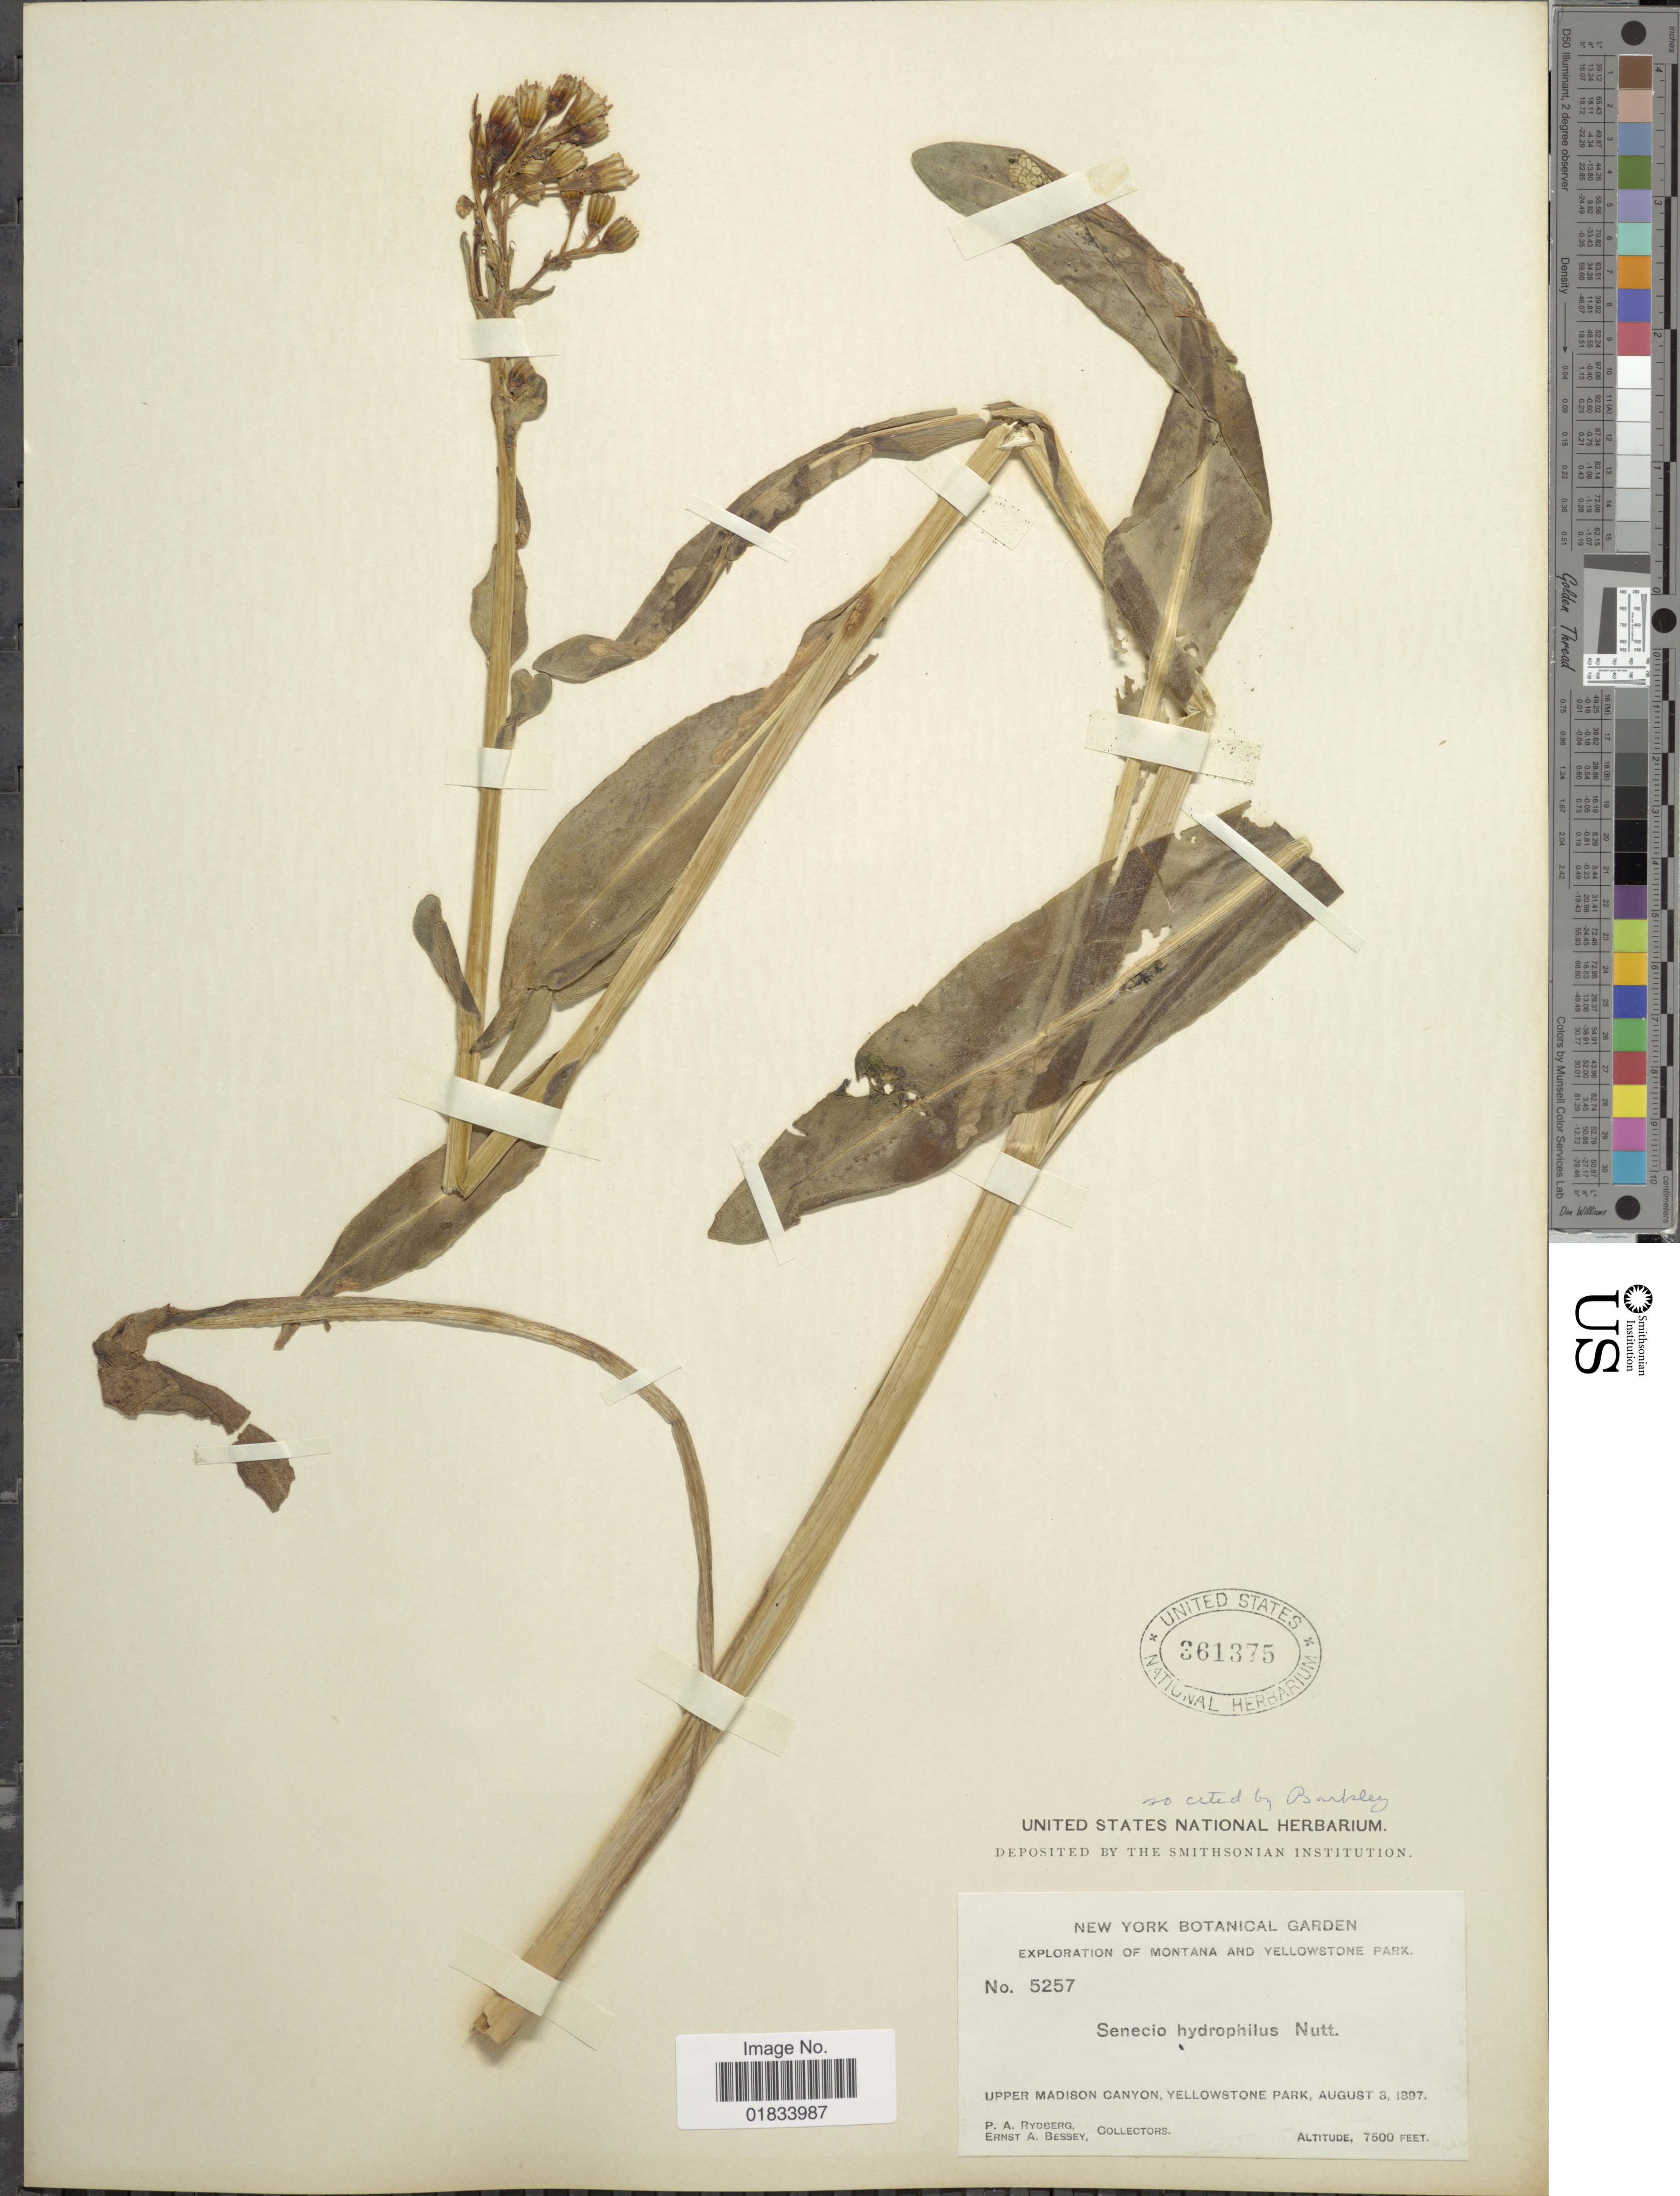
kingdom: Plantae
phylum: Tracheophyta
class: Magnoliopsida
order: Asterales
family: Asteraceae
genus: Senecio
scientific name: Senecio hydrophilus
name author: Nutt.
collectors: P. A. Rydberg & E. A. Bessey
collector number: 5257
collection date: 1897-08-03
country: United States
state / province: Montana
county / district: Madison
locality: Yellowstone Park, Upper Madison Canyon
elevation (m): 2286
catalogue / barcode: US 361375